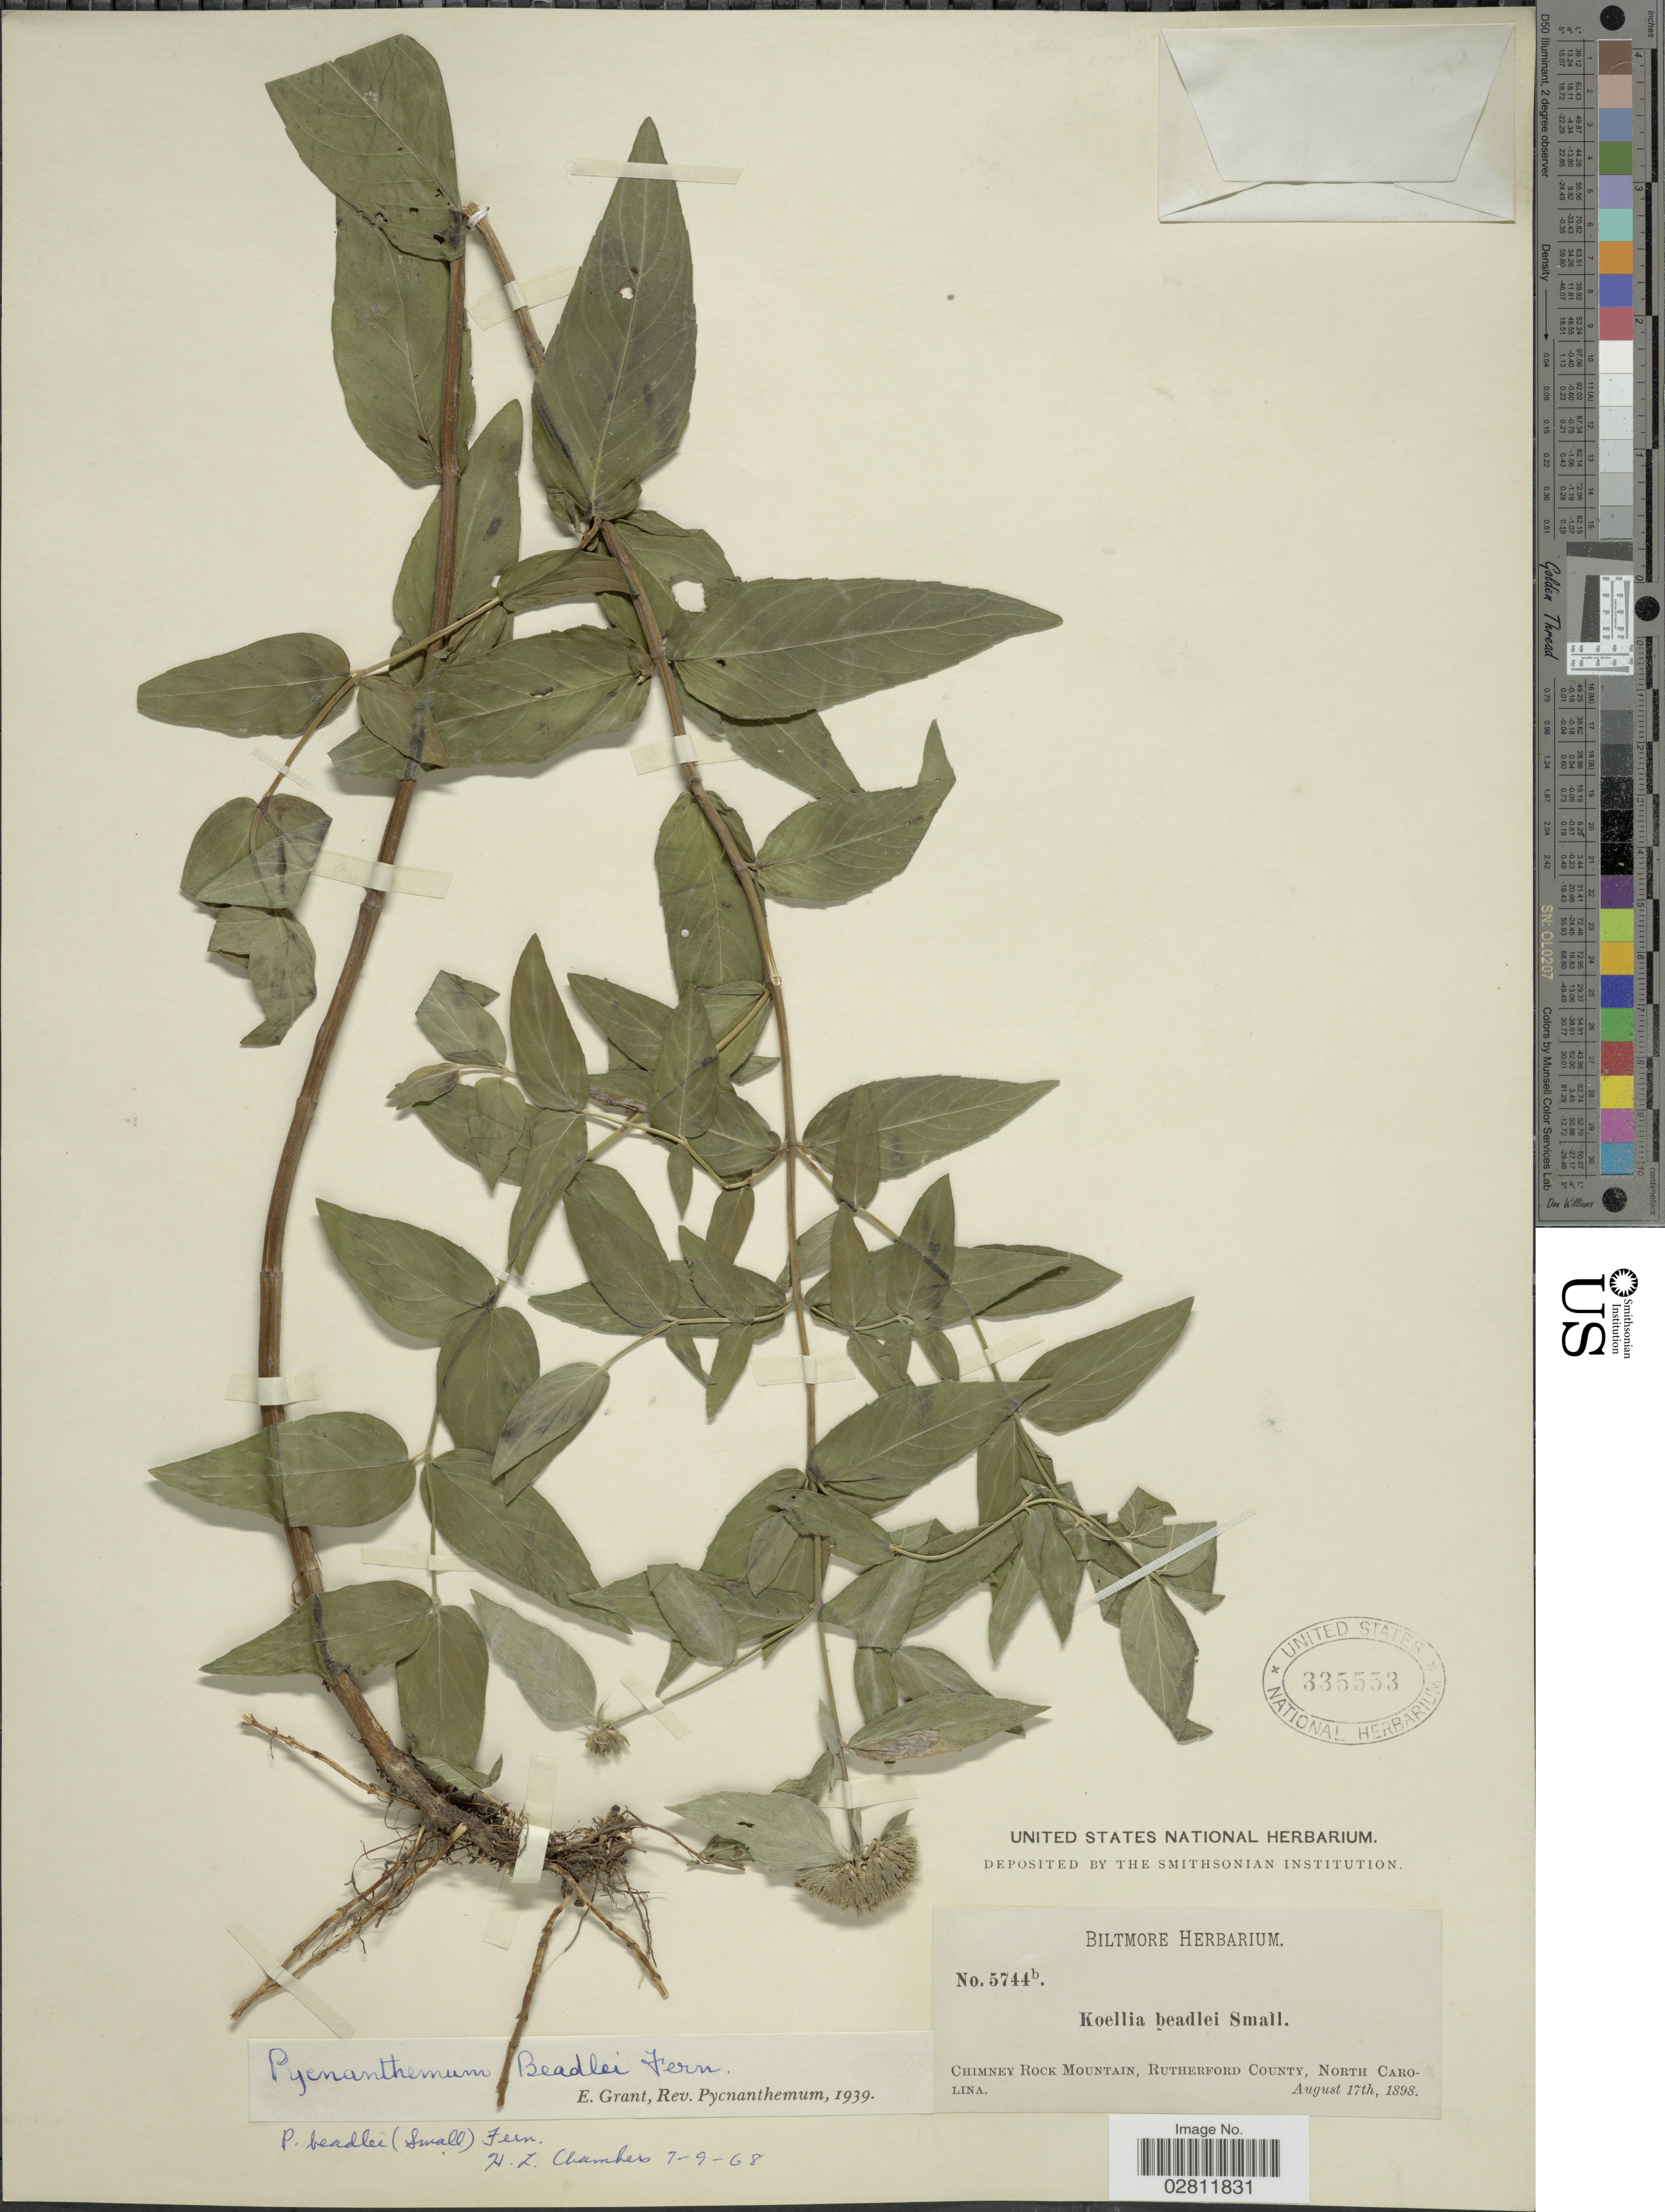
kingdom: Plantae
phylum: Tracheophyta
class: Magnoliopsida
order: Lamiales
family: Lamiaceae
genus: Pycnanthemum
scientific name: Pycnanthemum beadlei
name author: (Small) Fernald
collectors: ex herb. Biltmore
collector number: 5744b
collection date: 1898-08-17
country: United States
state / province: North Carolina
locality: Chimney Rock Mountain, Rutherford County.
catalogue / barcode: US 335553